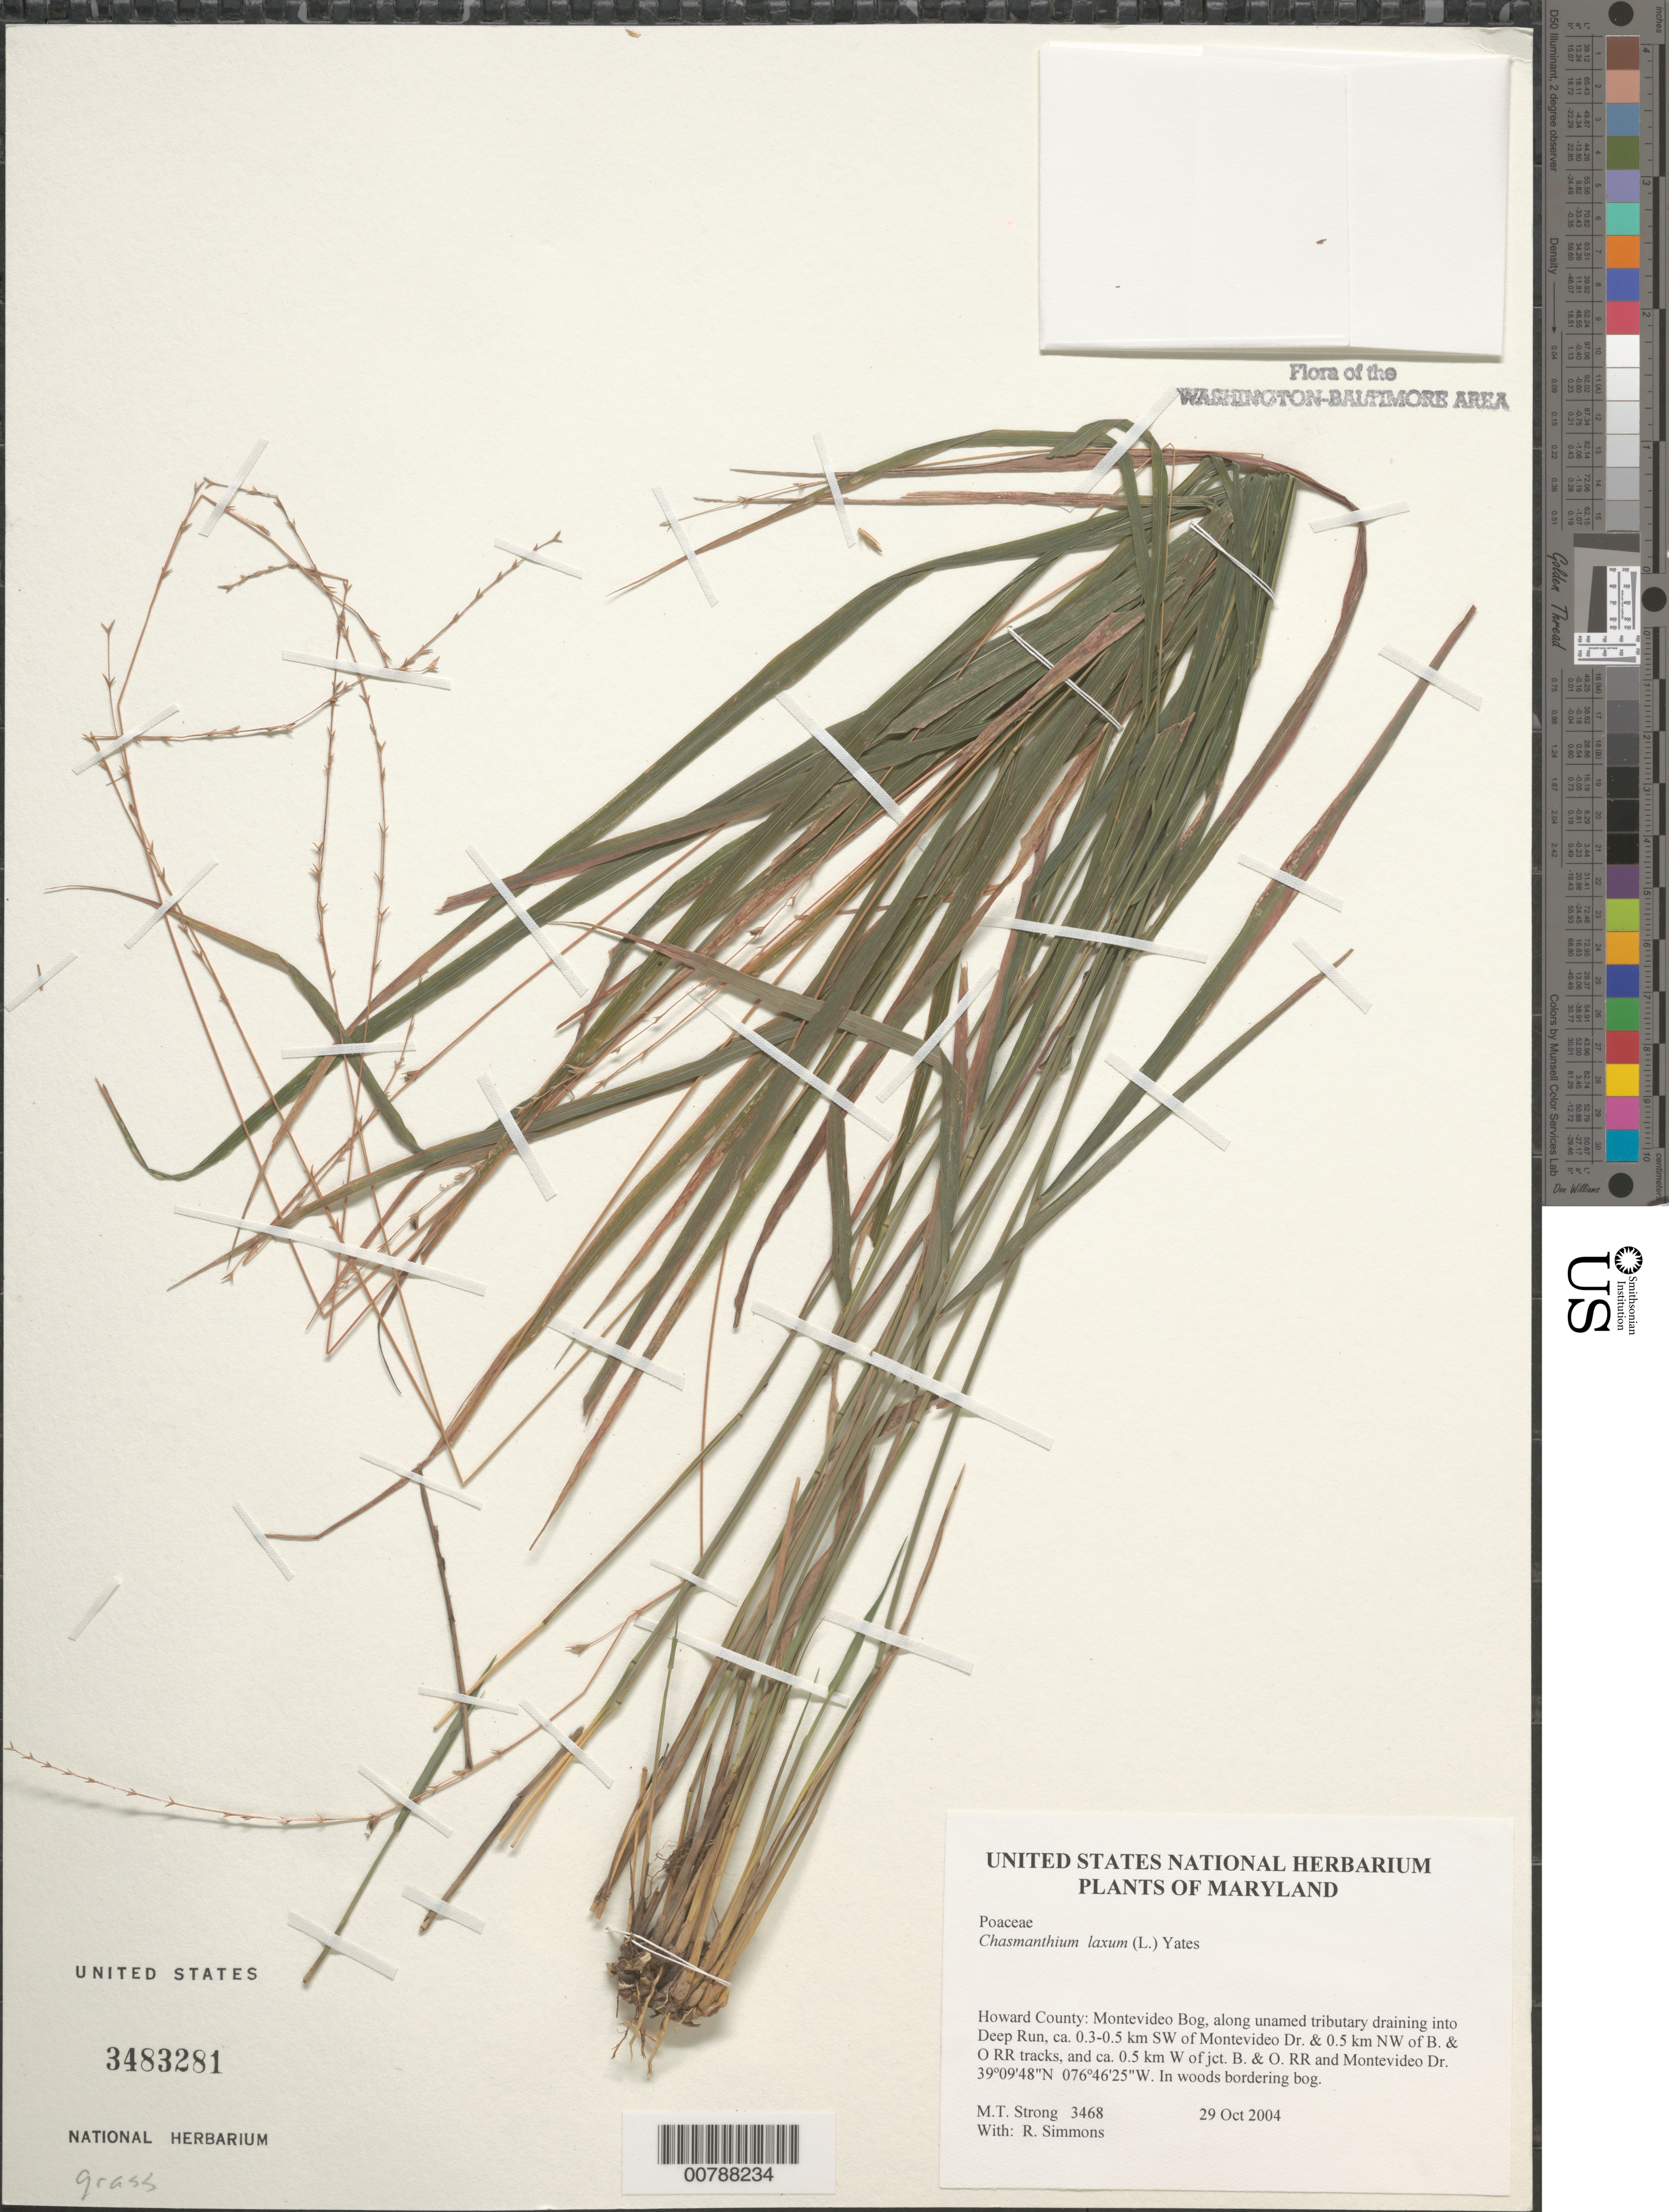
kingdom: Plantae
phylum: Tracheophyta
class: Liliopsida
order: Poales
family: Poaceae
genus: Chasmanthium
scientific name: Chasmanthium laxum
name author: (L.) H.O. Yates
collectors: M. T. Strong & R. B. Simmons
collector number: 3468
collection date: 2004-10-29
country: United States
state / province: Maryland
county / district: Howard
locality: Montevideo Bog, along unnamed tributary draining in to Deep Run, ca. 0.3-0.5 km SW of Montevideo Dr. & 0.5 km NW of B. & O. RR Tracks, and ca. 0.5 km W of jct. B. & O. RR and Montevideo Dr.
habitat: In woods bordering bog.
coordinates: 39 09 48 N, 076 46 25 W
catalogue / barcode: US 3483281